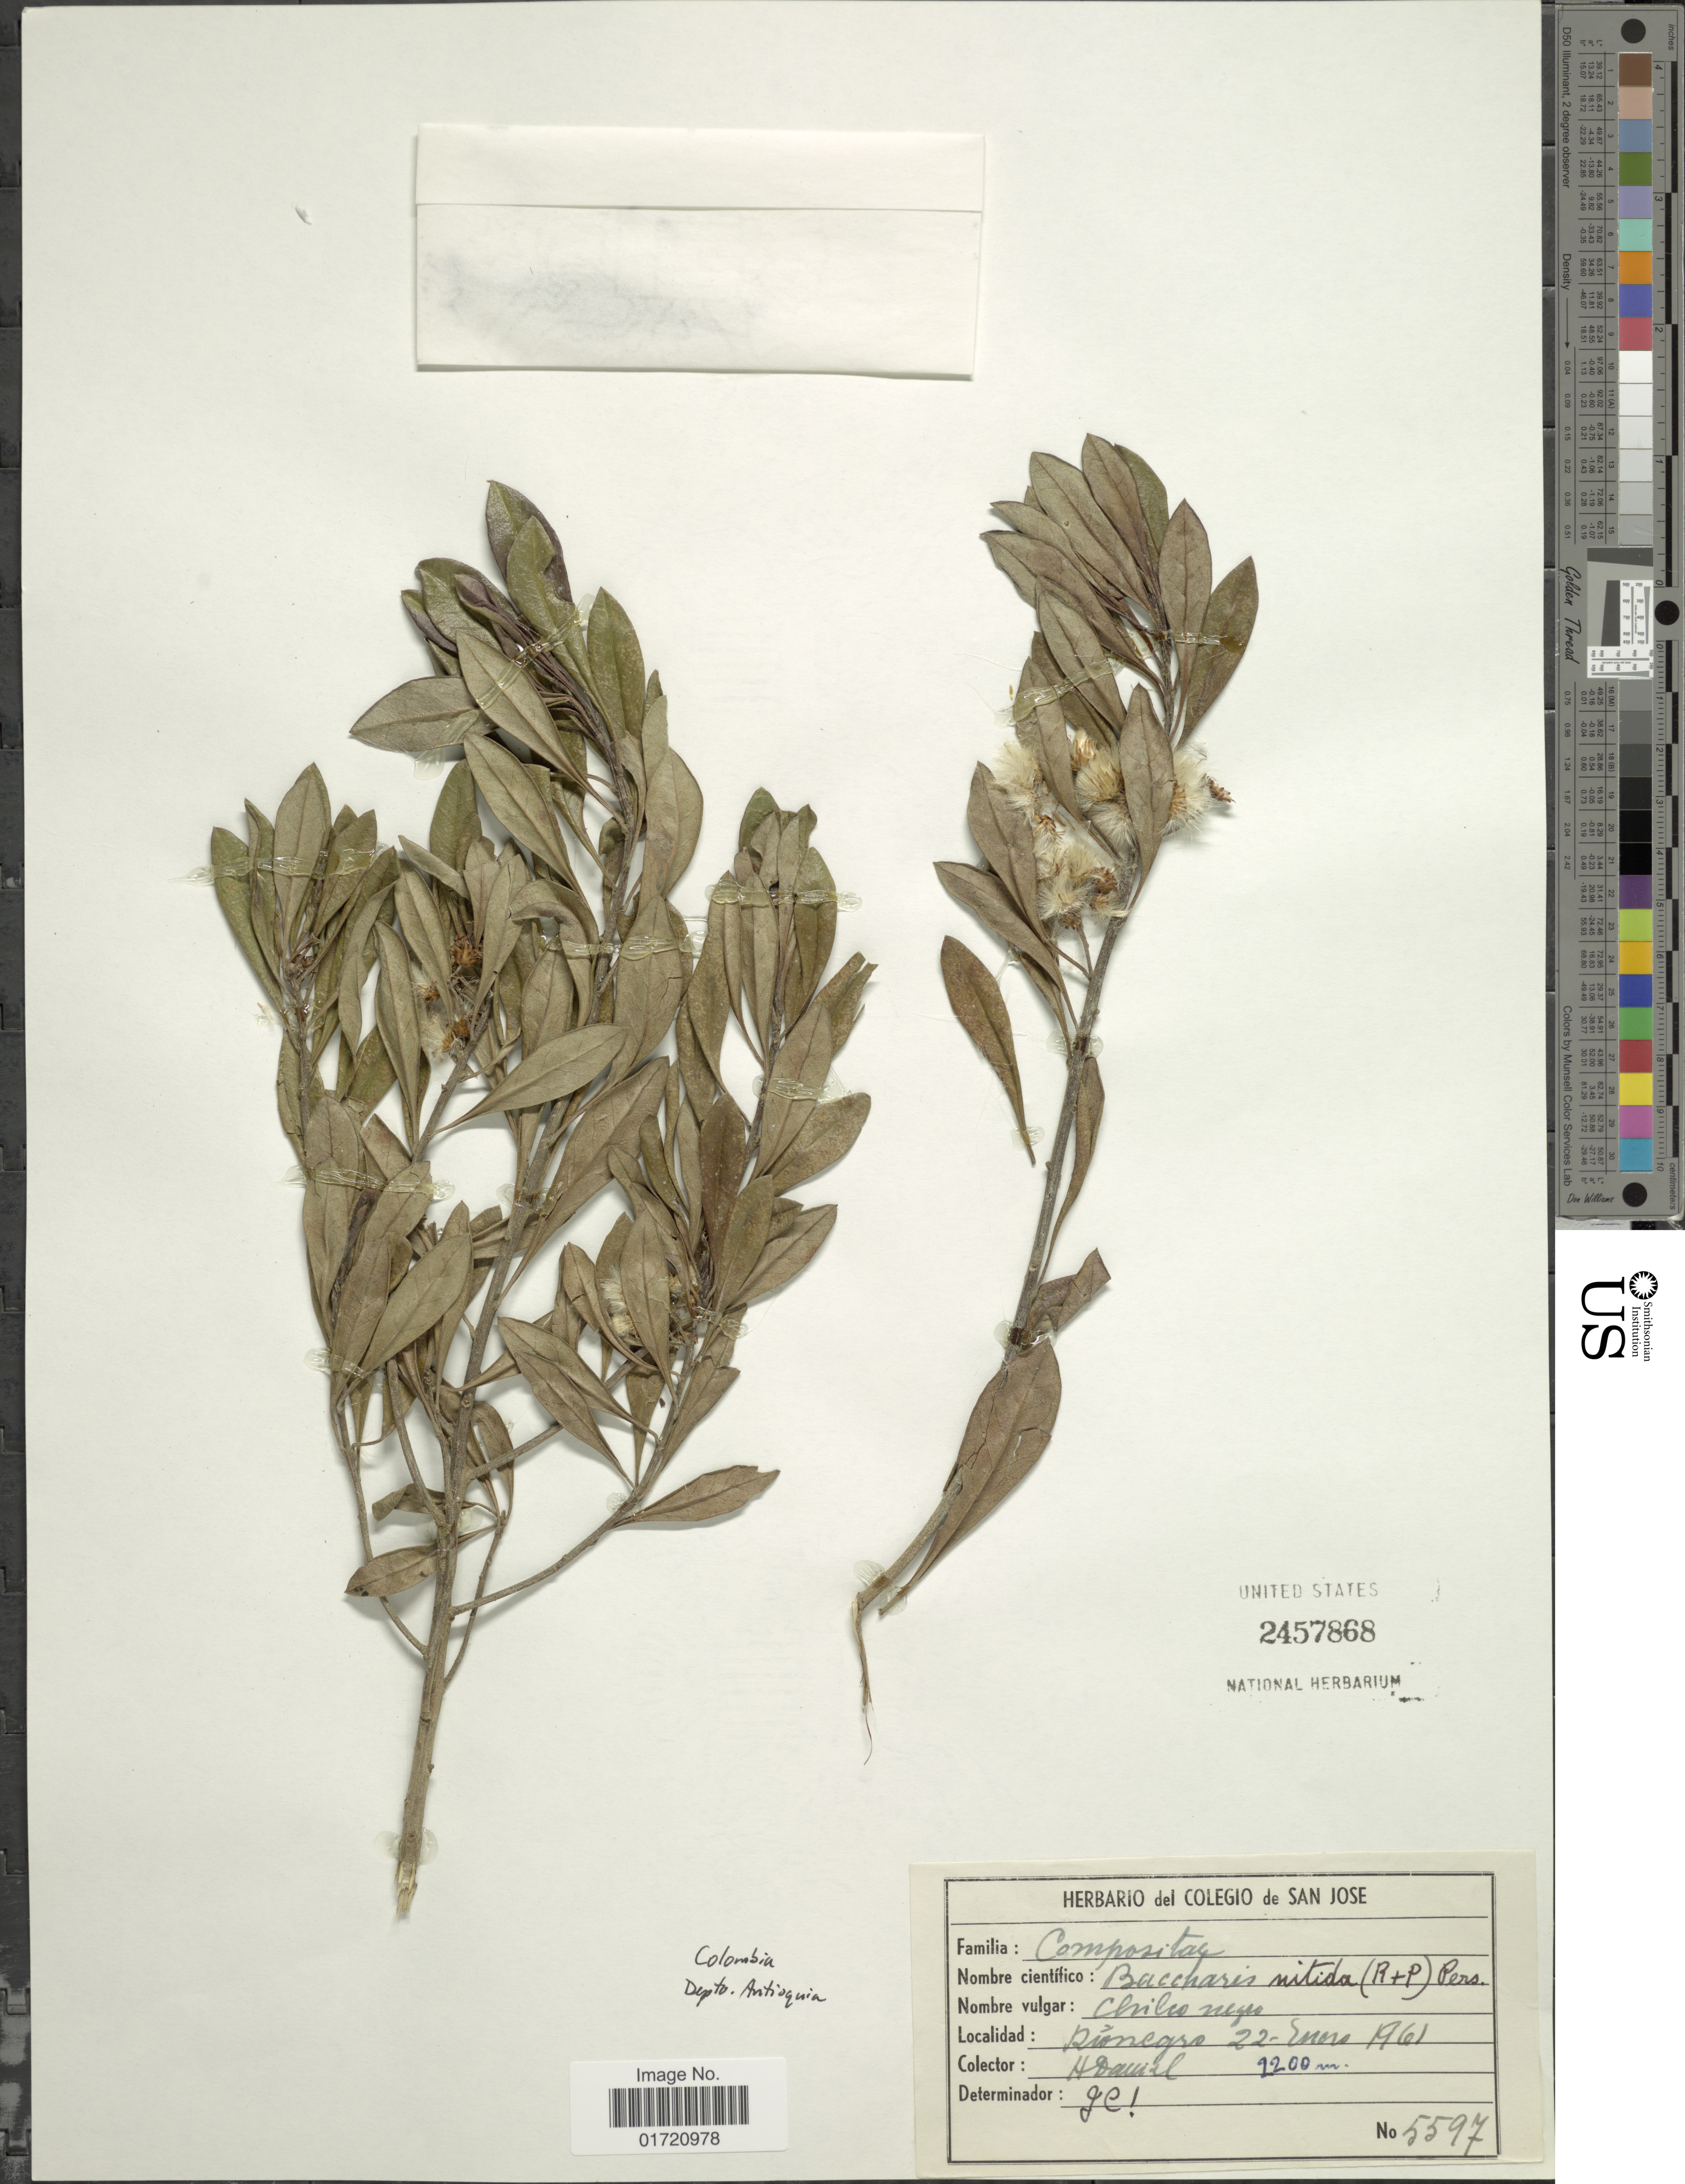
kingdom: Plantae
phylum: Tracheophyta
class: Magnoliopsida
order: Asterales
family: Asteraceae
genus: Baccharis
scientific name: Baccharis nitida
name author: (Ruiz & Pav.) Pers.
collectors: H. Daniel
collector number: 5597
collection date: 1961-01-22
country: Colombia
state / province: Antioquia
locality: Rio Negro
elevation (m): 2200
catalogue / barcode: US 2457868